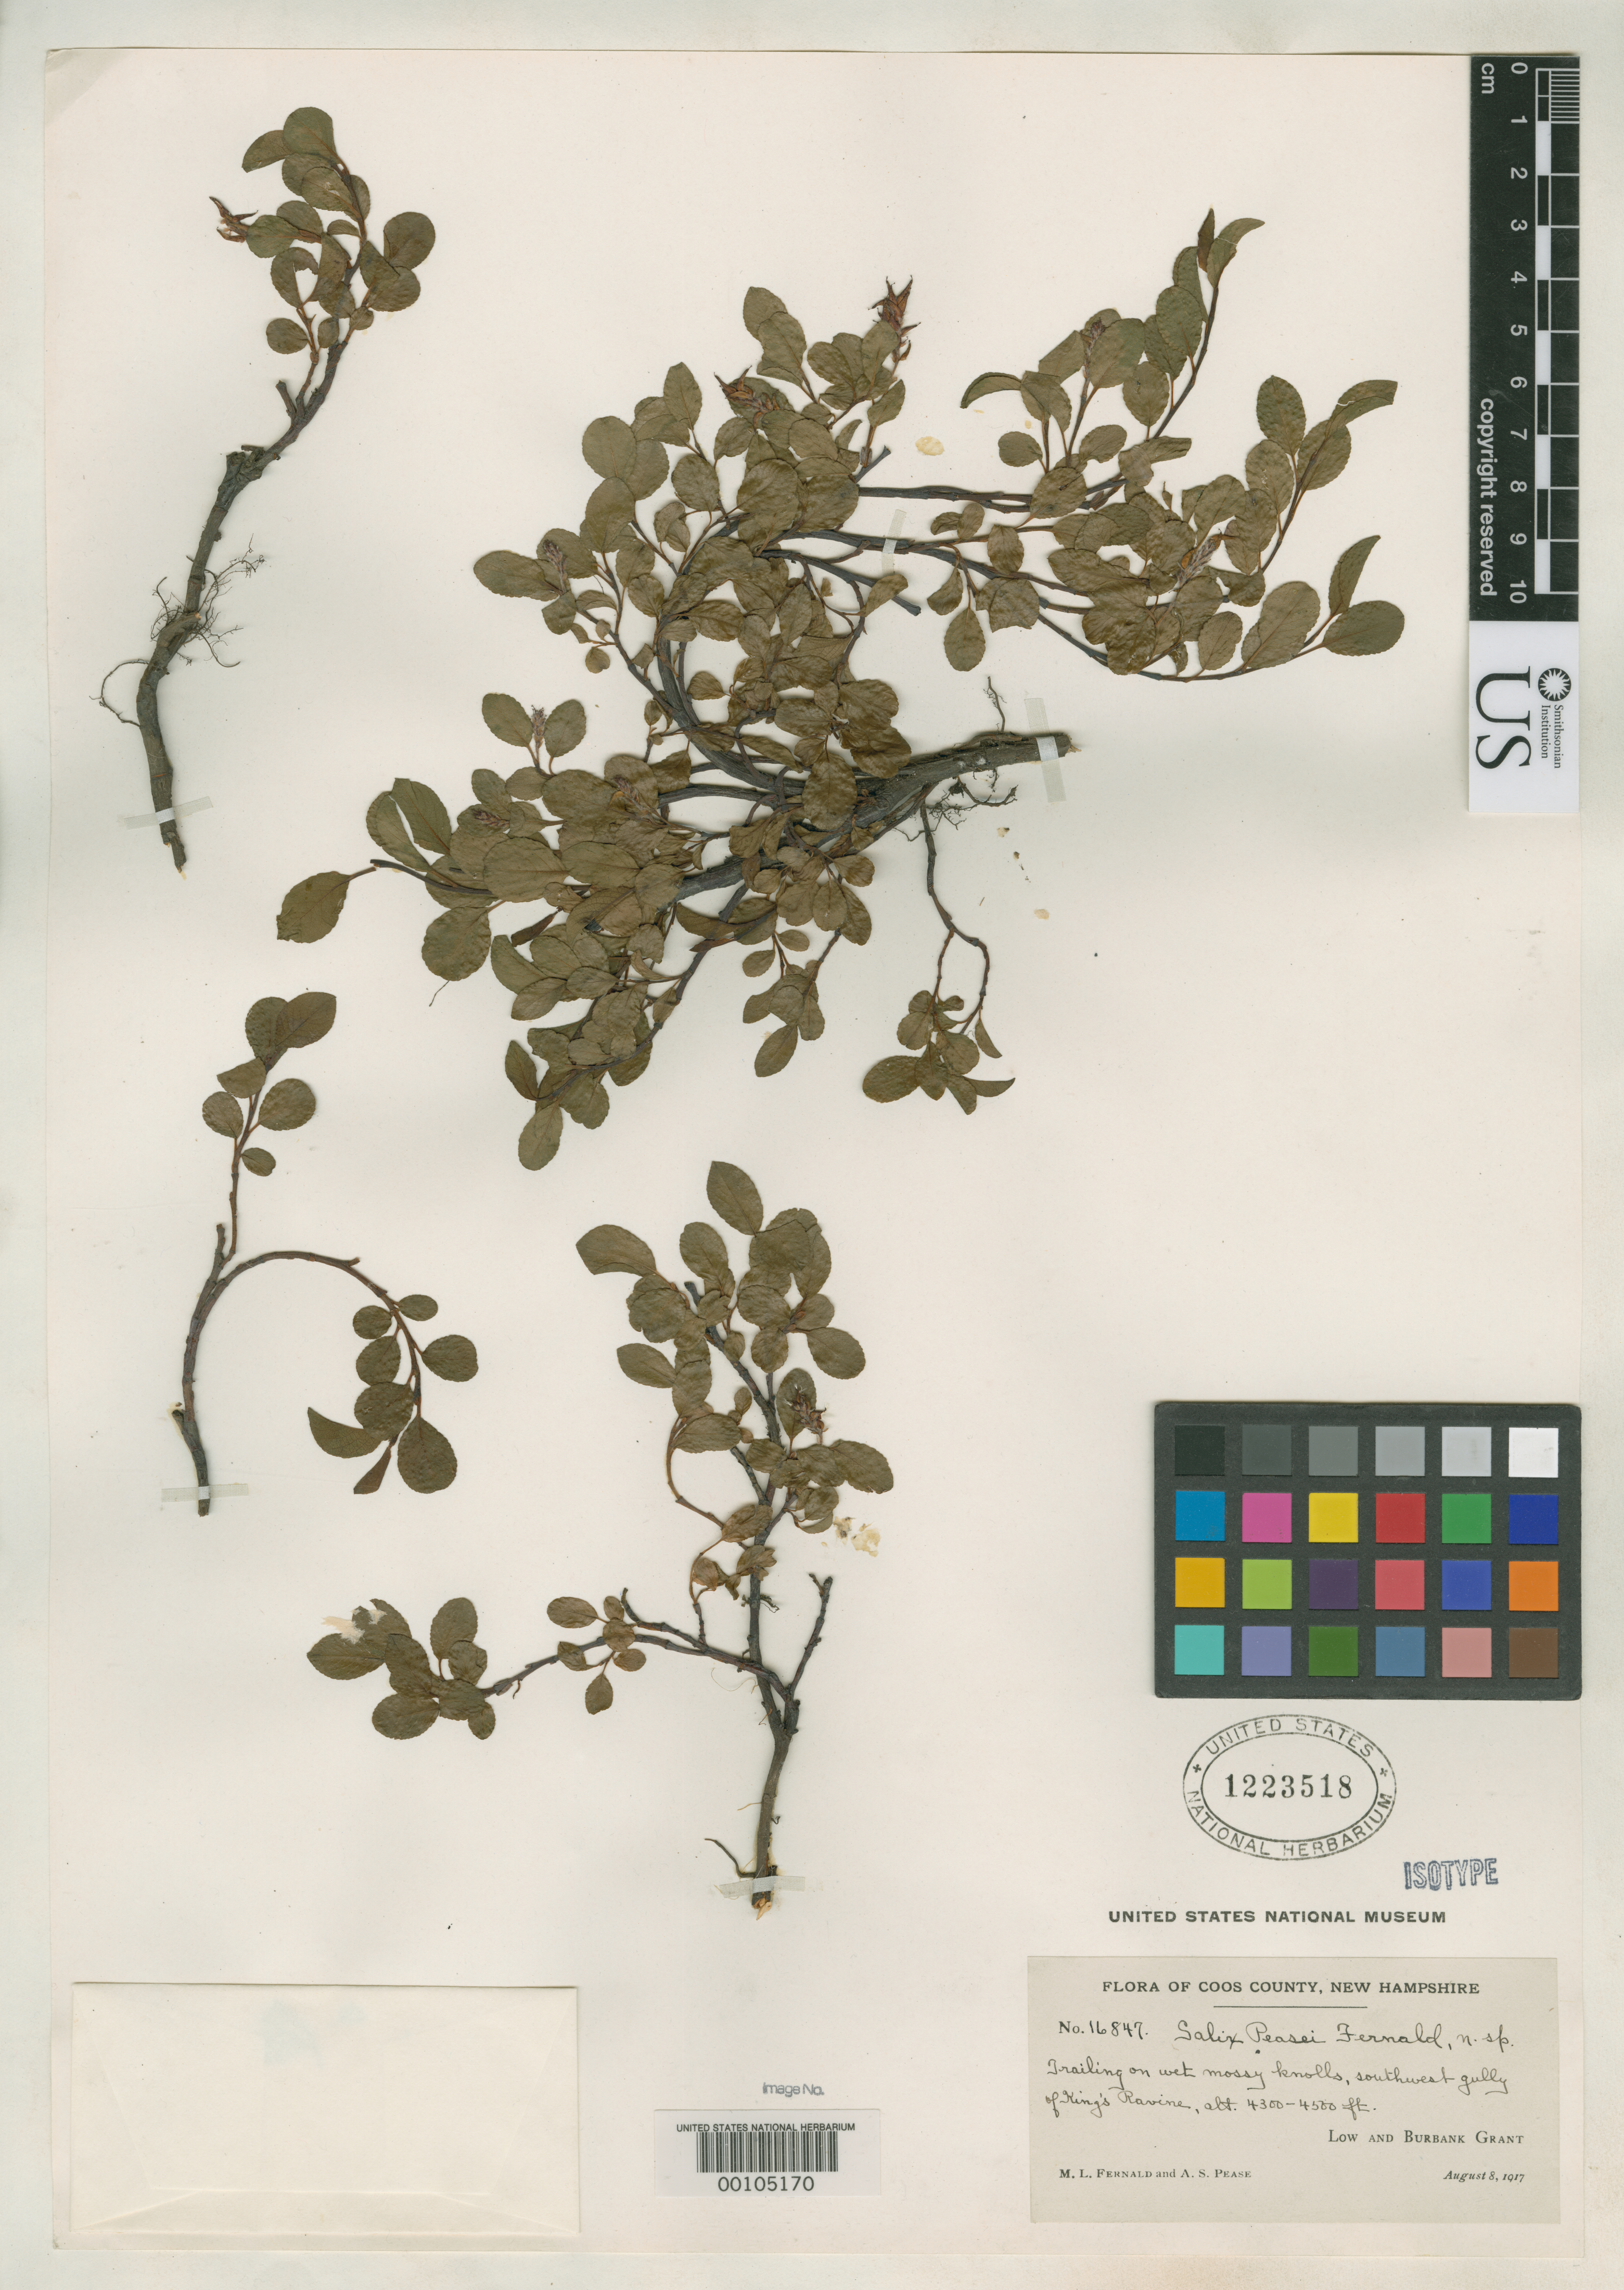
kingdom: Plantae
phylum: Tracheophyta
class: Magnoliopsida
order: Malpighiales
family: Salicaceae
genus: Salix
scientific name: Salix peasei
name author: Fernald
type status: Isotype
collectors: M. L. Fernald & A. S. Pease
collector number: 16847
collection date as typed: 08 Aug 1917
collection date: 1917-08-08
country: United States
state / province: New Hampshire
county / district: Coos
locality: Southwest gully of King's Ravine.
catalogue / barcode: US 1223518